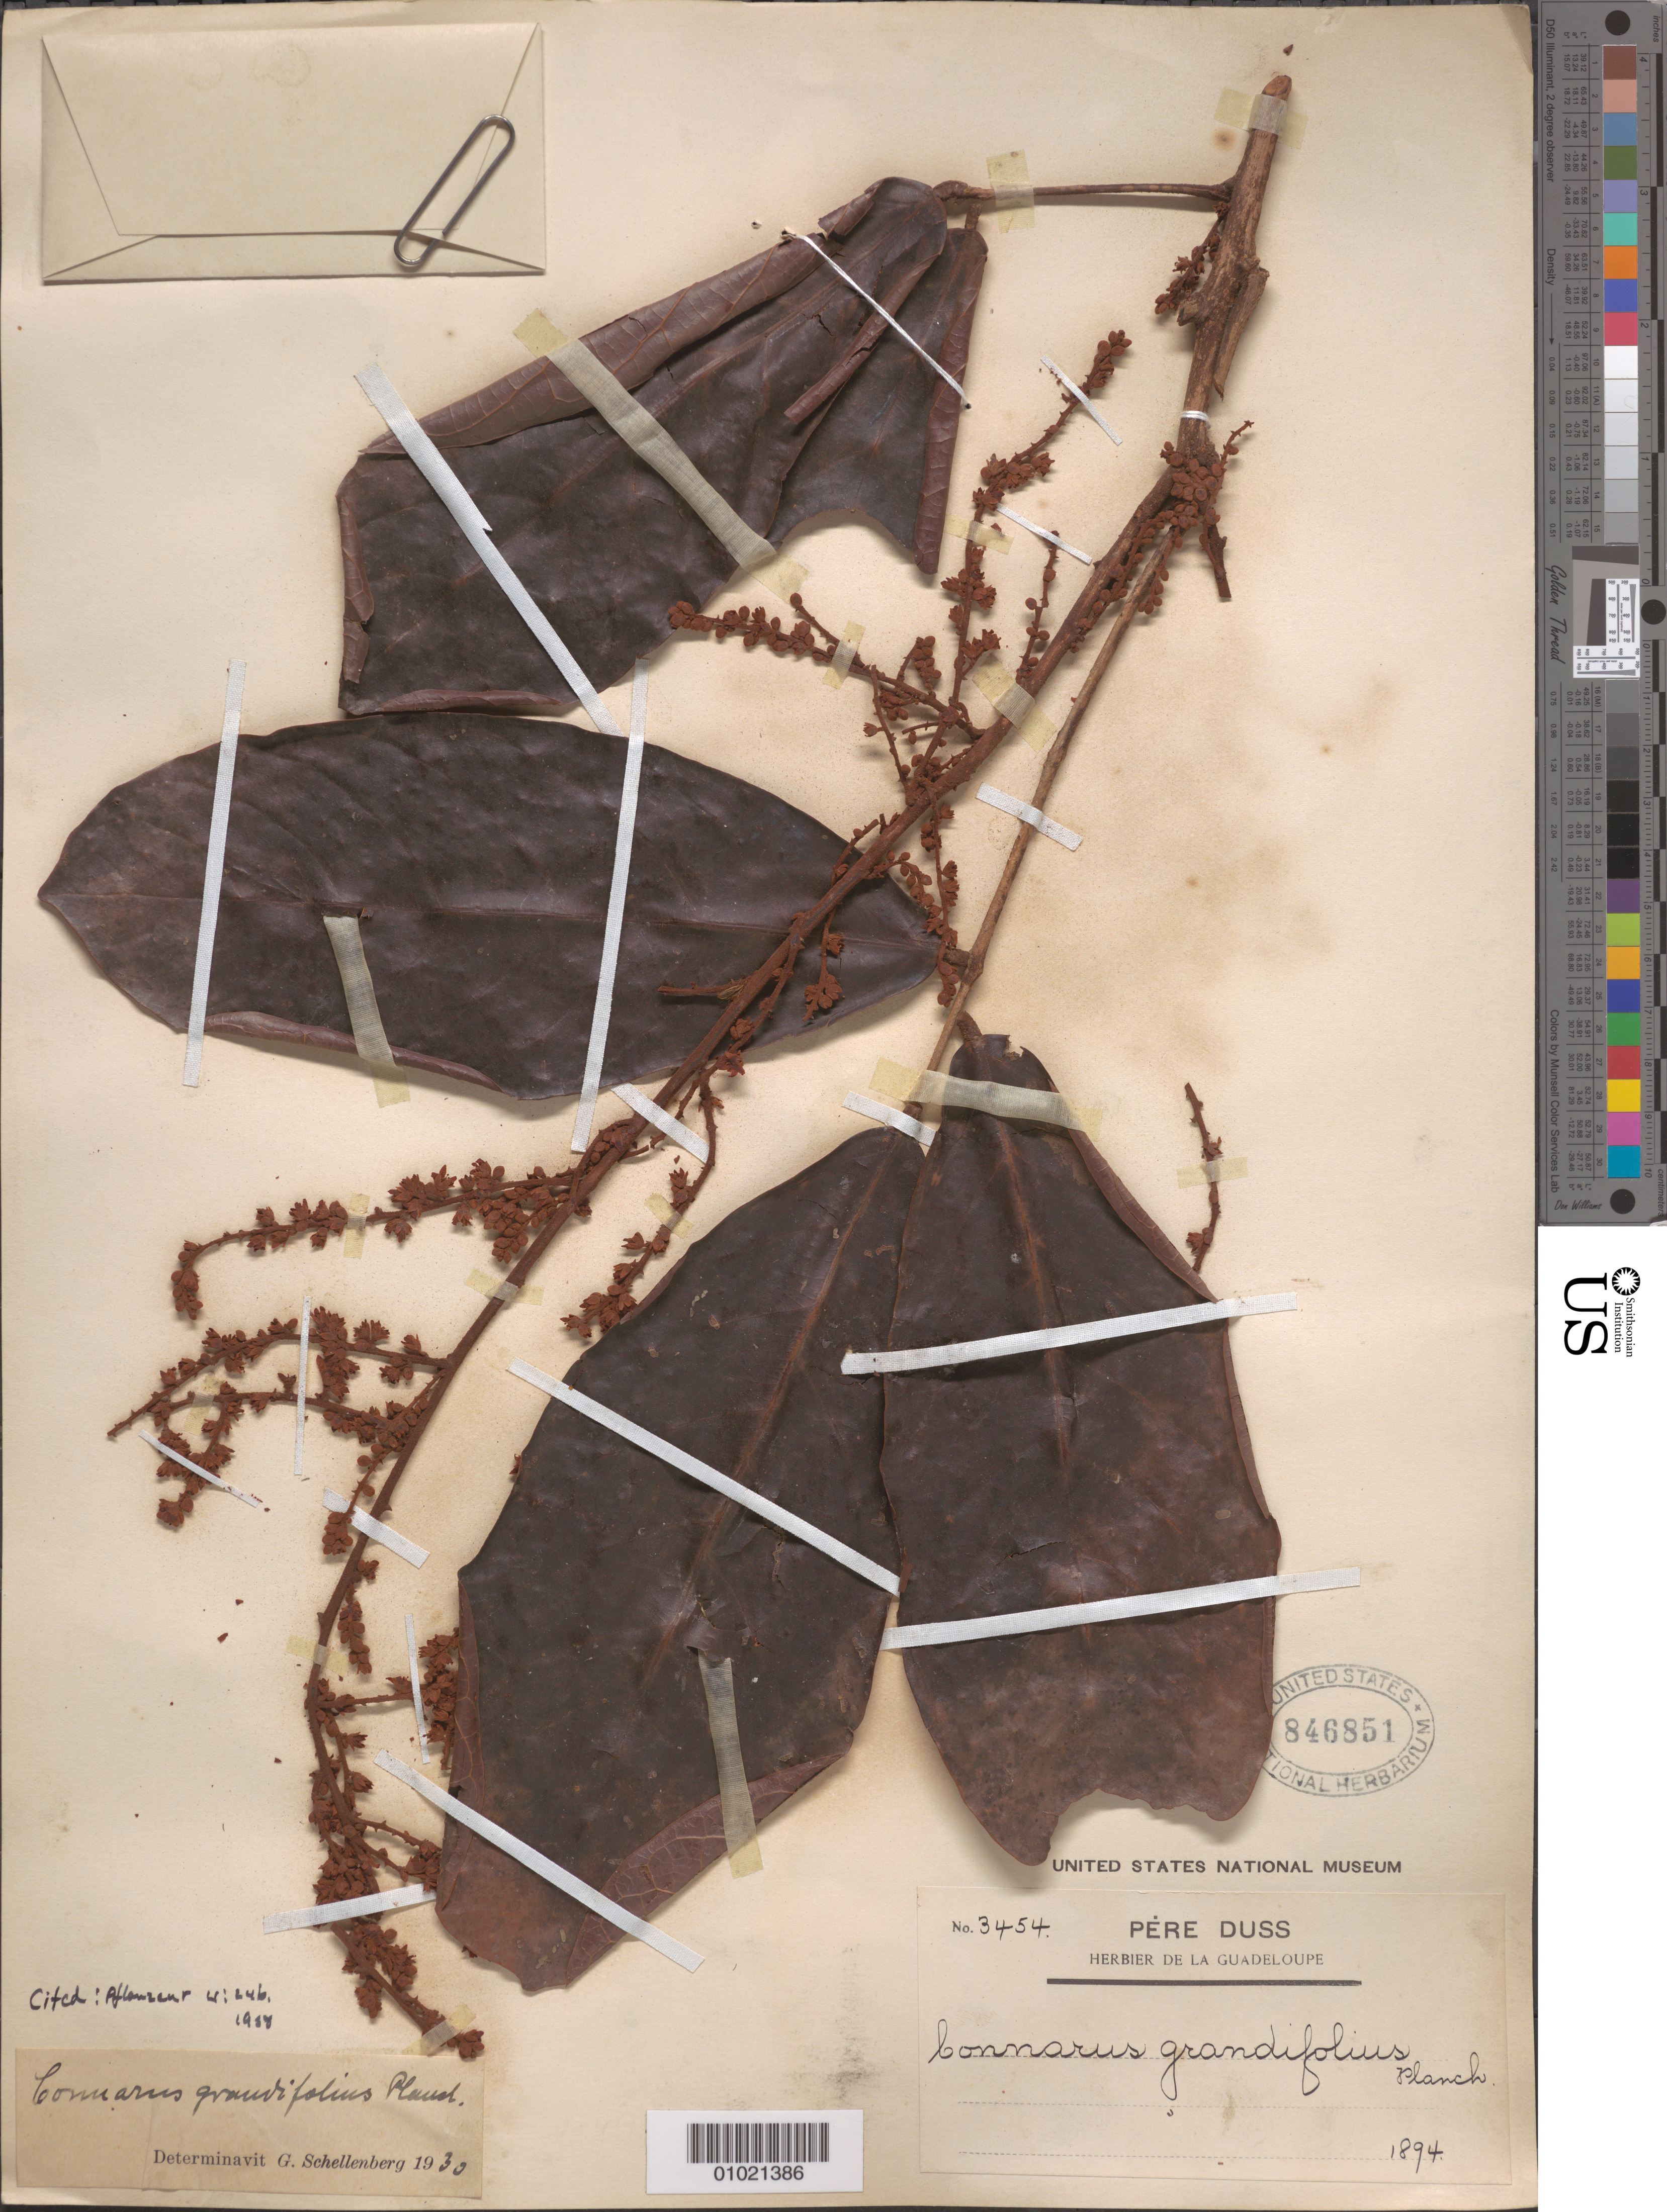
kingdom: Plantae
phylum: Tracheophyta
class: Magnoliopsida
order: Oxalidales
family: Connaraceae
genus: Connarus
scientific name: Connarus grandifolius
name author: Planch.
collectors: Père Duss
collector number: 3454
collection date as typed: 1894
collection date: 1894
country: Guadeloupe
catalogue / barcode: US 846851